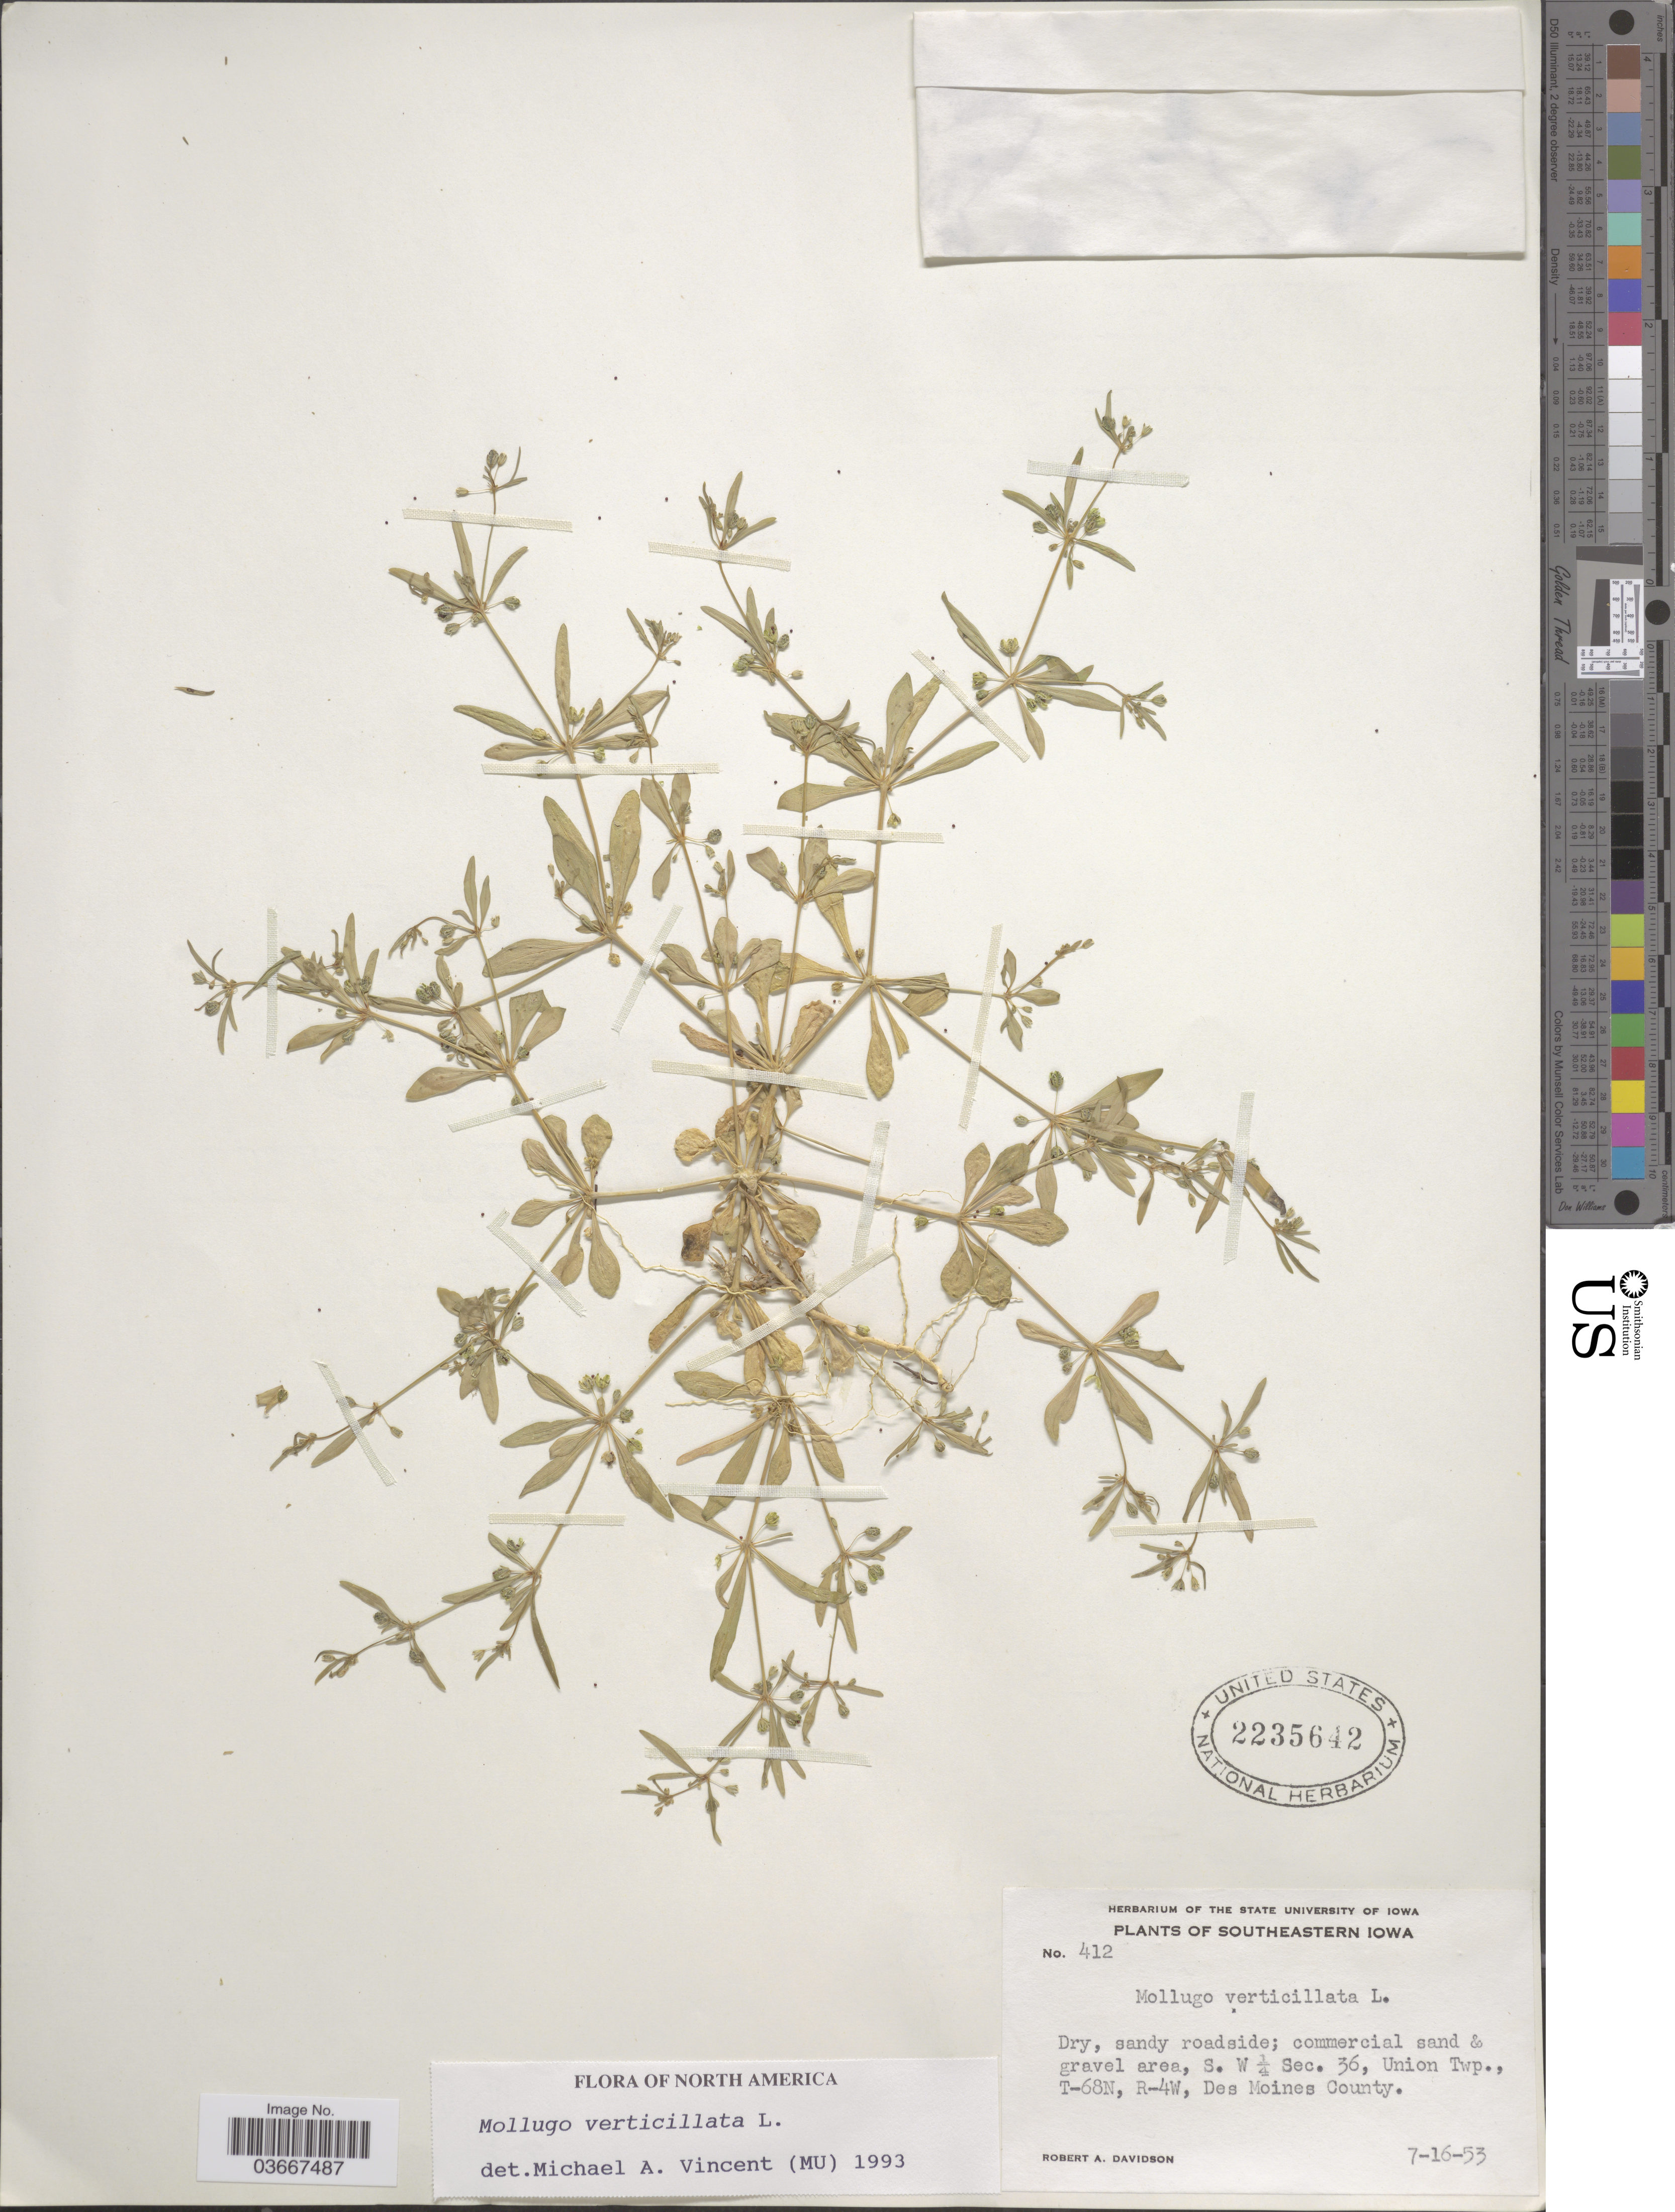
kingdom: Plantae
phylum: Tracheophyta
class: Magnoliopsida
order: Caryophyllales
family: Molluginaceae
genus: Mollugo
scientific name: Mollugo verticillata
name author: L.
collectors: R. A. Davidson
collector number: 412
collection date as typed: Transcribed d/m/y: 16/7/53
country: United States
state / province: Iowa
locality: Southeastern Iowa. Commercial sand & gravel area, S. W ¼ Sec. 36, Union Twp., T-68N, R-4W, Des Moines County.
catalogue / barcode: US 2235642